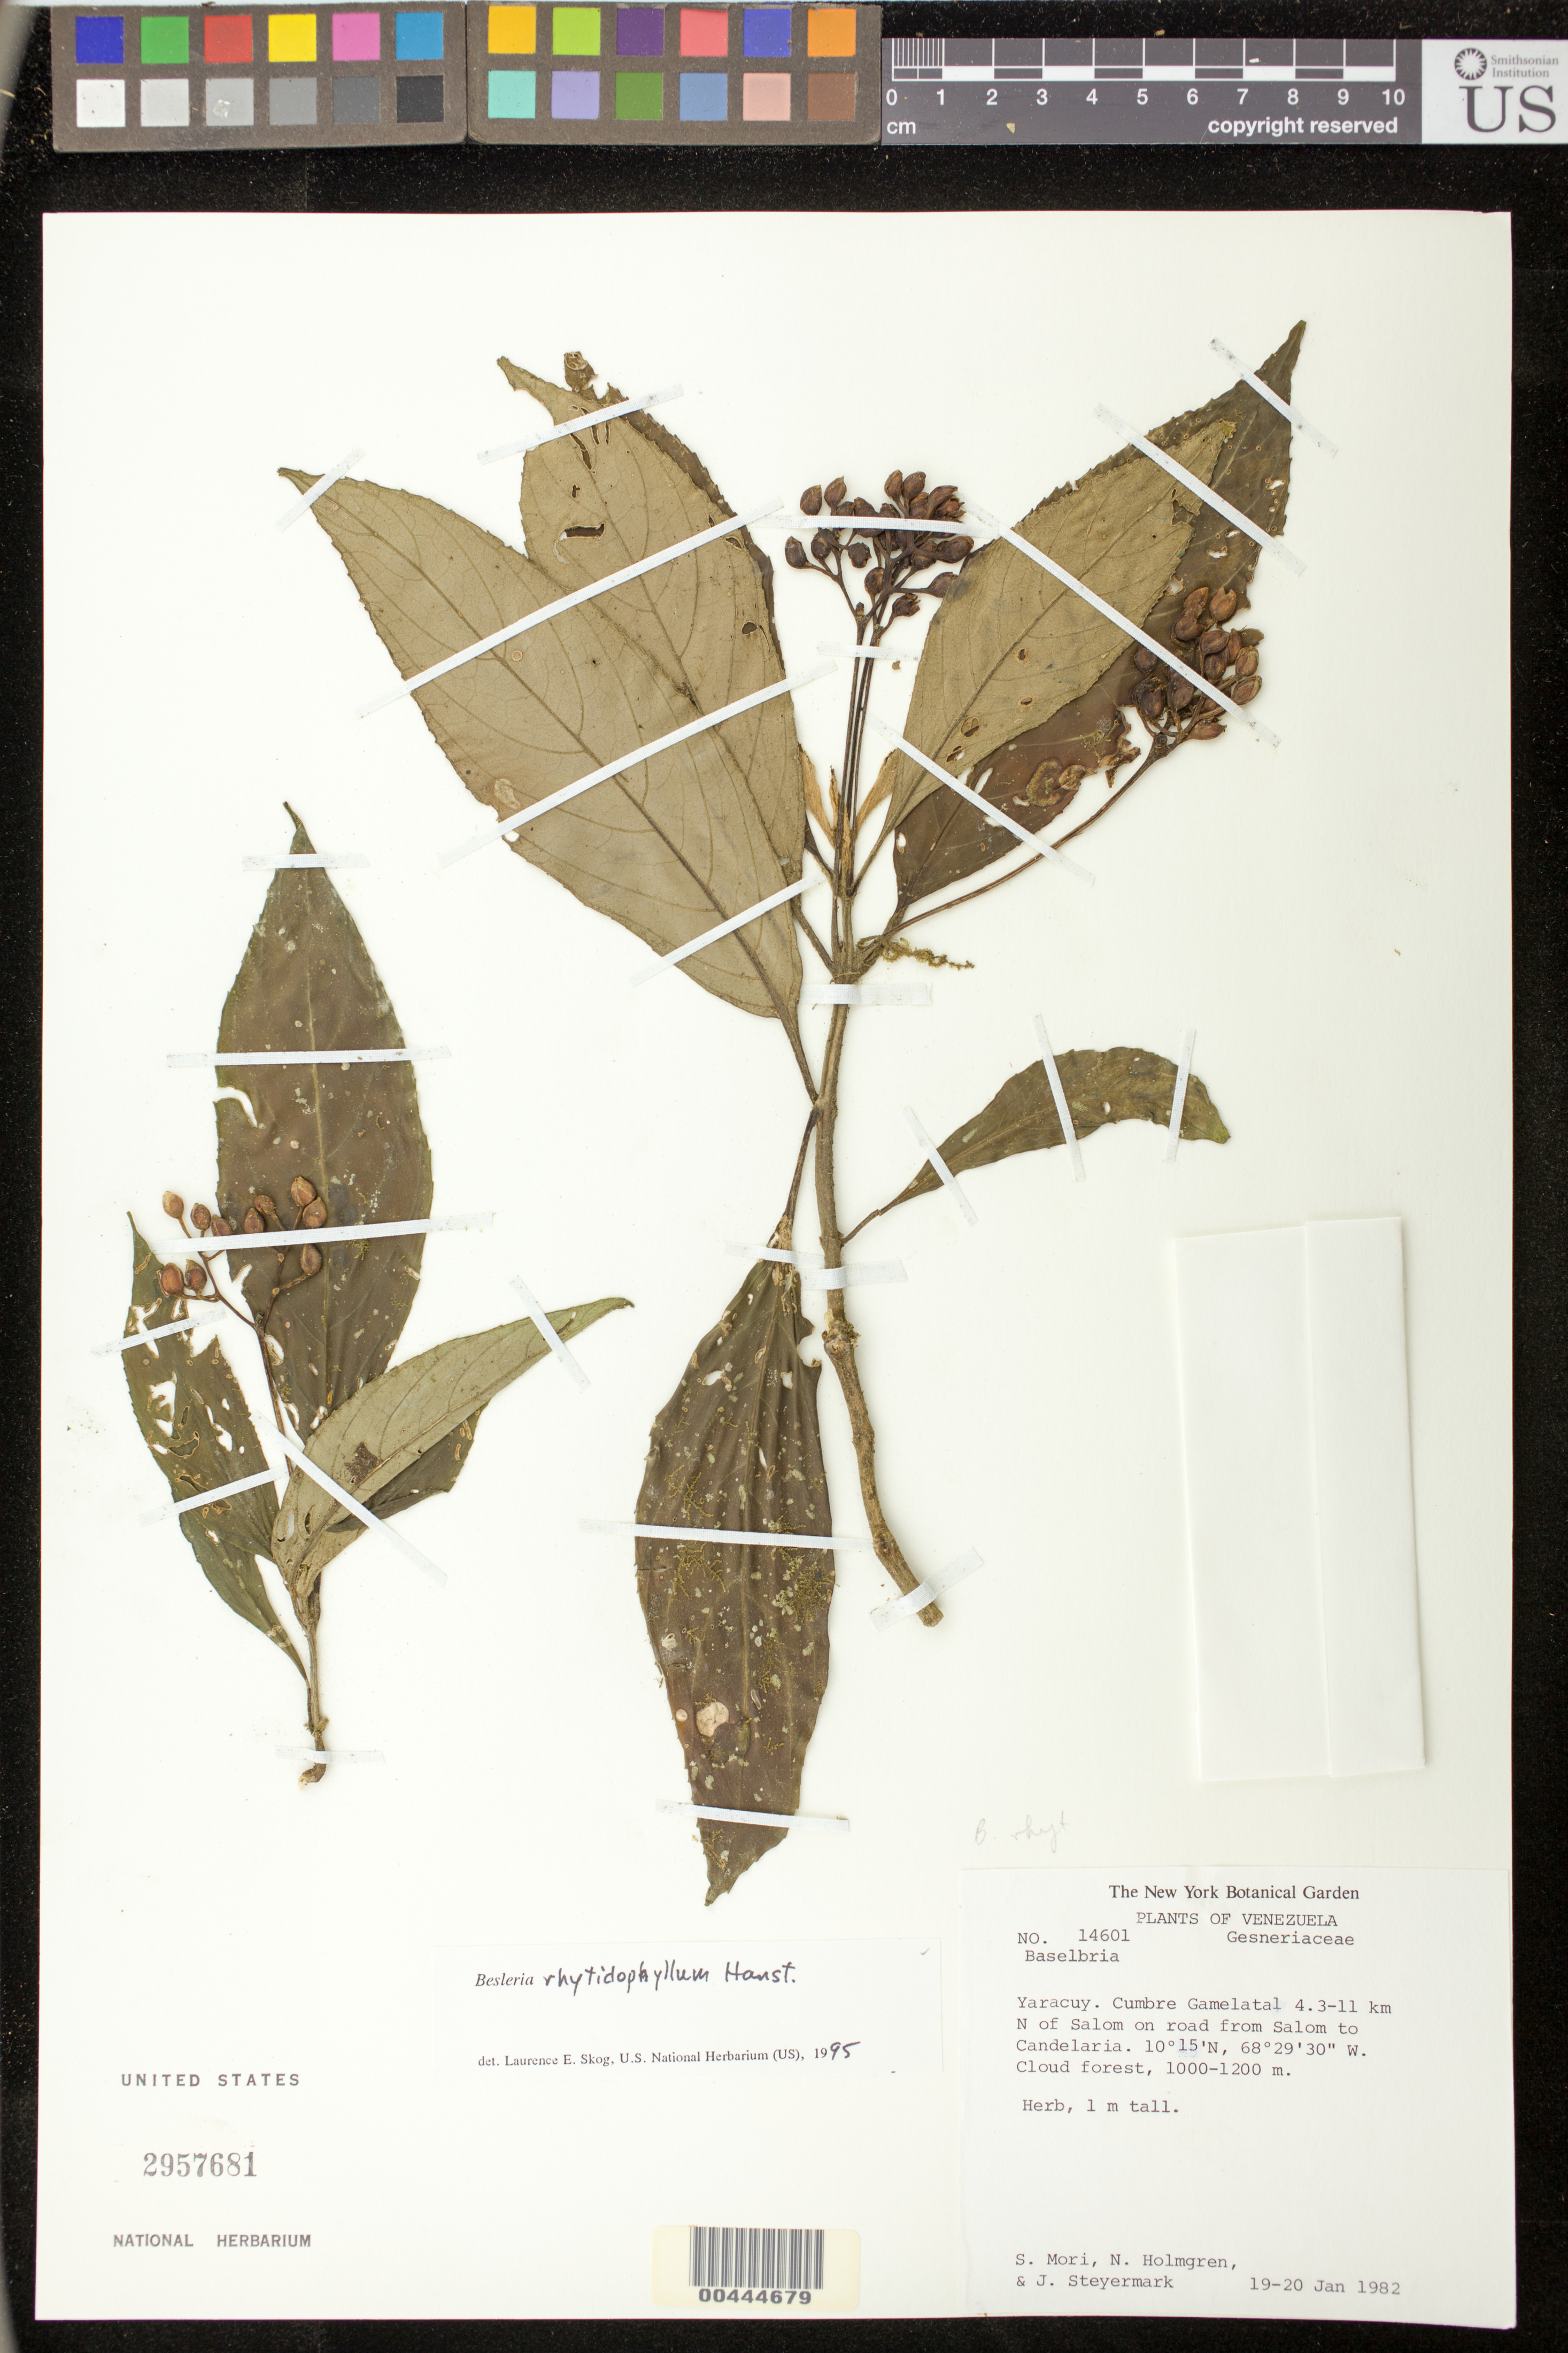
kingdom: Plantae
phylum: Tracheophyta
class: Magnoliopsida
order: Lamiales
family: Gesneriaceae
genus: Besleria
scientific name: Besleria rhytidophyllum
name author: Hanst.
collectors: S. Mori, N. H. Holmgren & J. Steyermark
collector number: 14601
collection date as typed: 19-20 Jan 1982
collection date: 1982-01-19/1982-01-20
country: Venezuela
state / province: Yaracuy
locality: Cumbre gamelatal, n of salom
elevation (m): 1000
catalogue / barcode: US 2957681